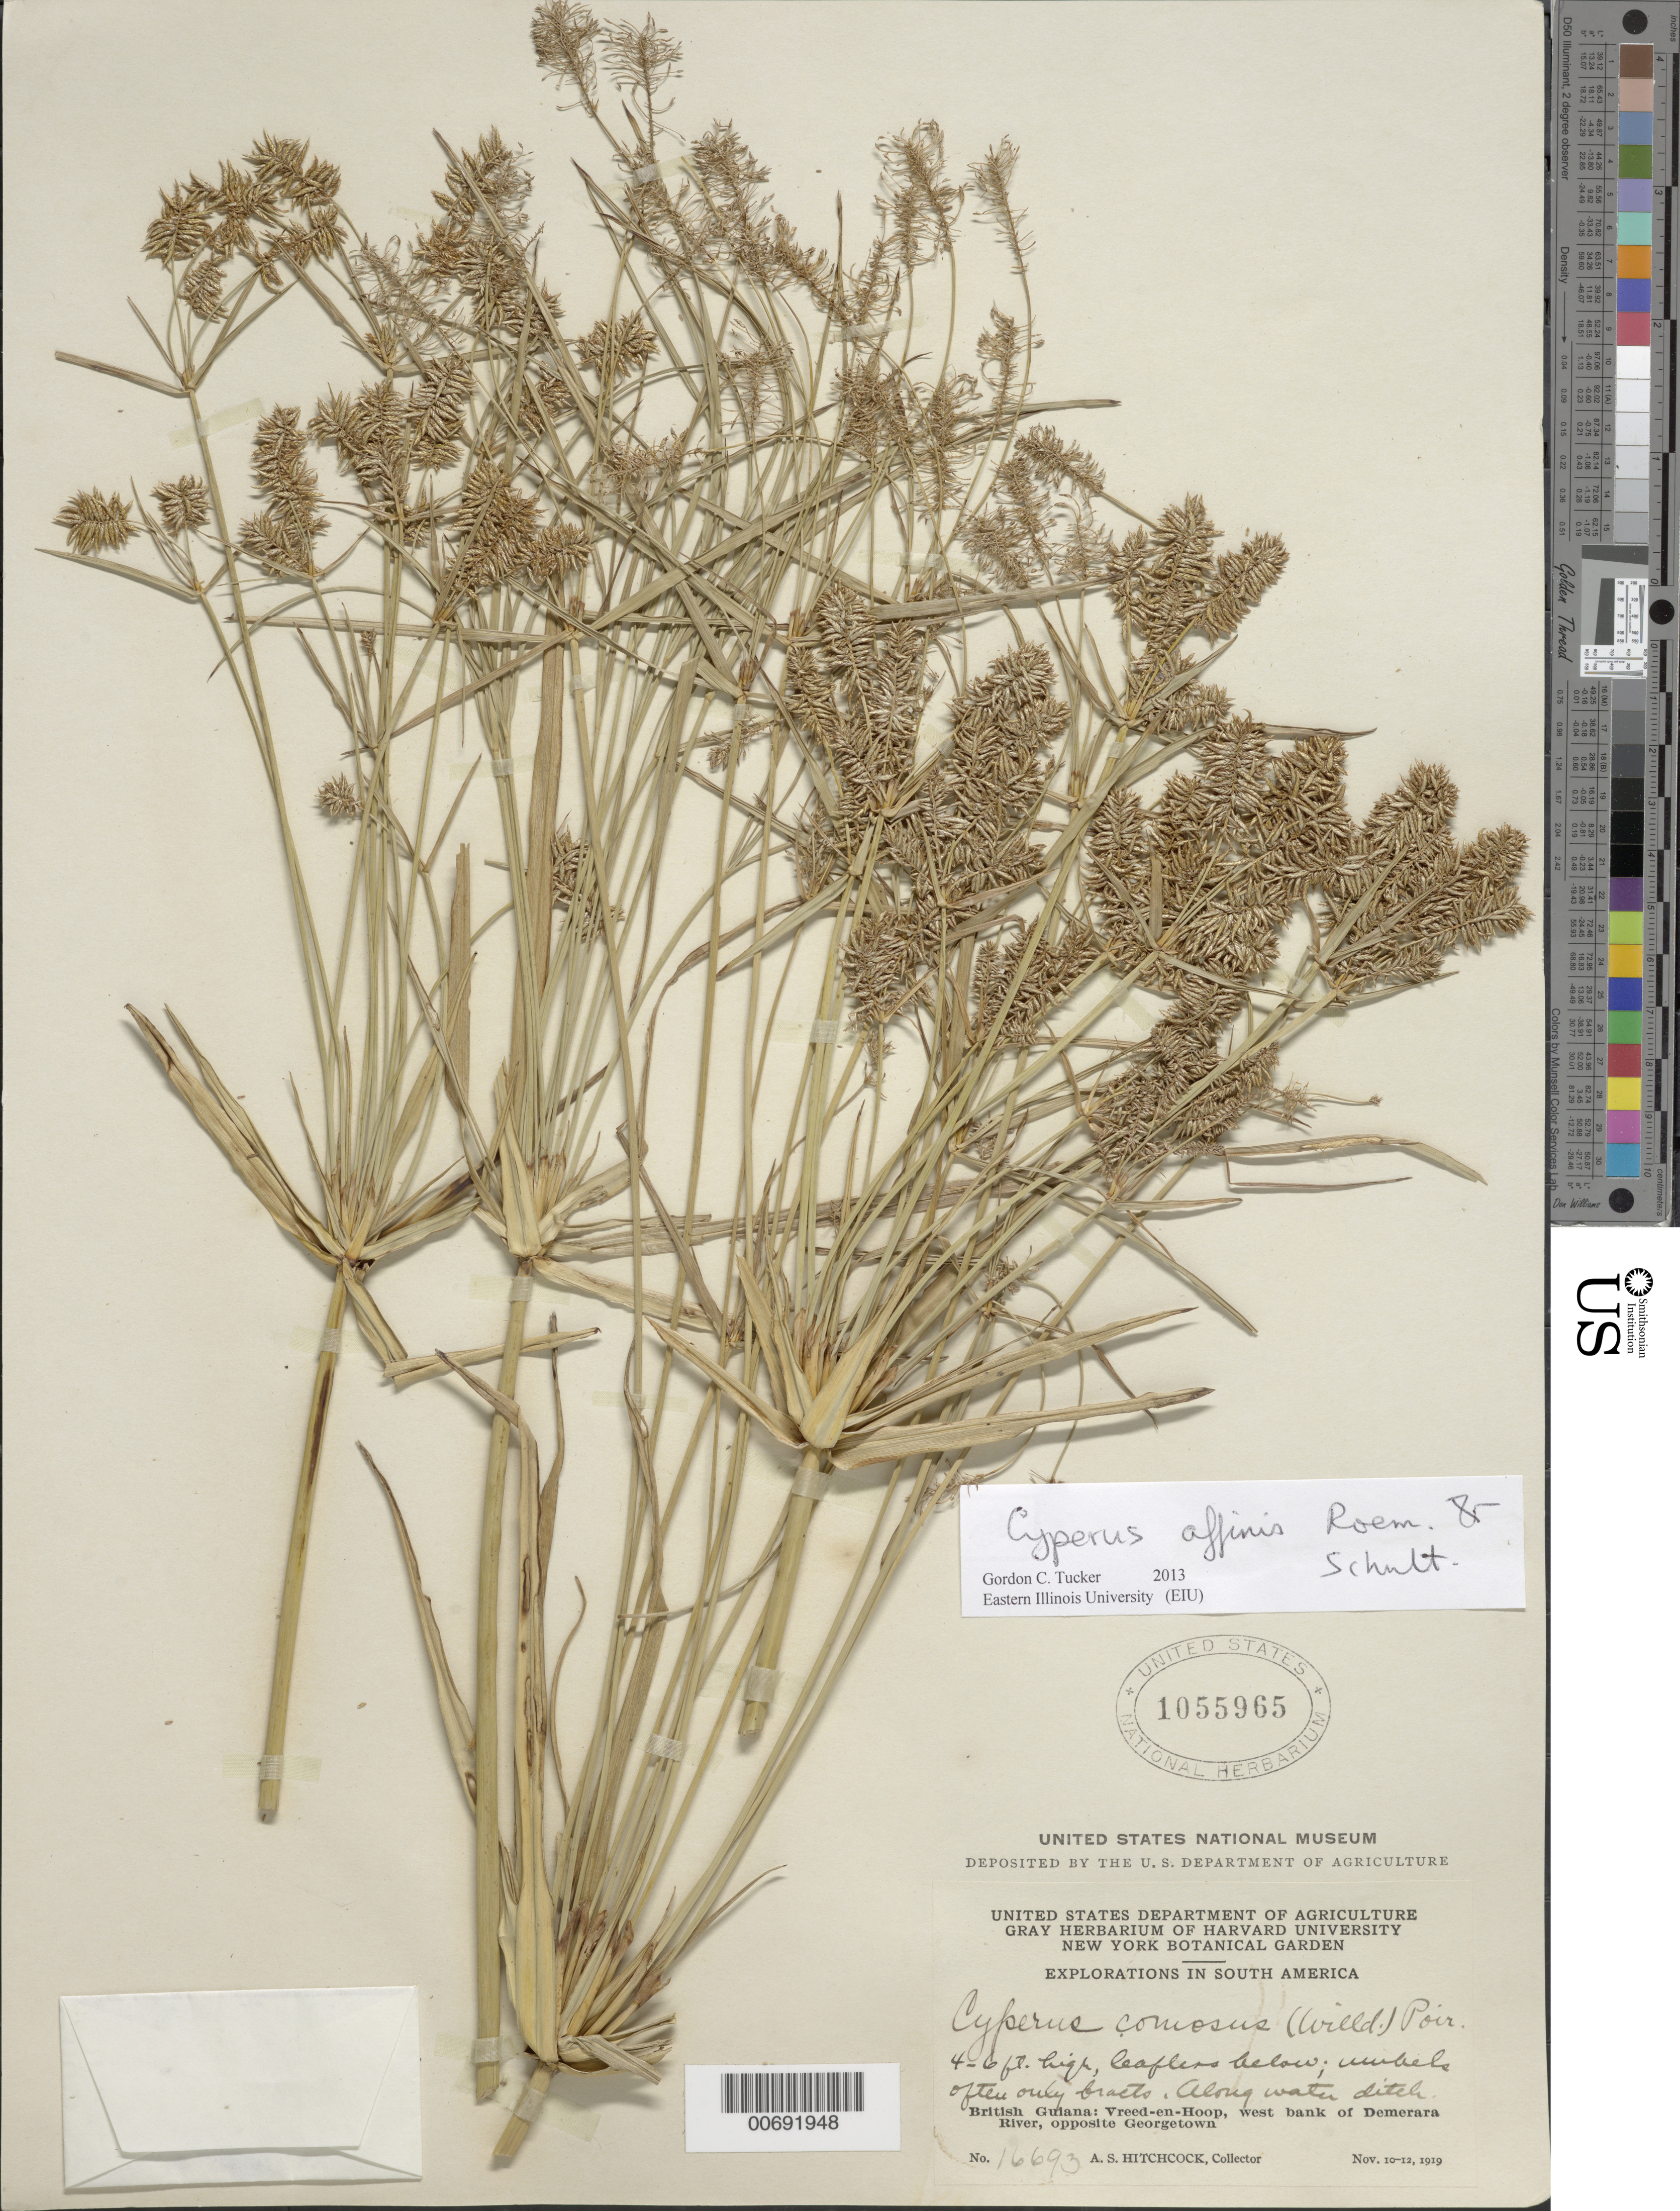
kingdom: Plantae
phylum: Tracheophyta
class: Liliopsida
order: Poales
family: Cyperaceae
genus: Cyperus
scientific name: Cyperus affinis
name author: Roem. & Schult.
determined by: Tucker, G. C.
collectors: A. S. Hitchcock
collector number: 16693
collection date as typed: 10-Nov-19 to 12-Nov-19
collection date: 1919-11-10/1919-11-12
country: Guyana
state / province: Essequibo Isl-W. Demerara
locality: Vreed-en-Hoop, W bank of Demerara R., opposite Georgetown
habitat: Along water ditch;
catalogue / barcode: US 1055965